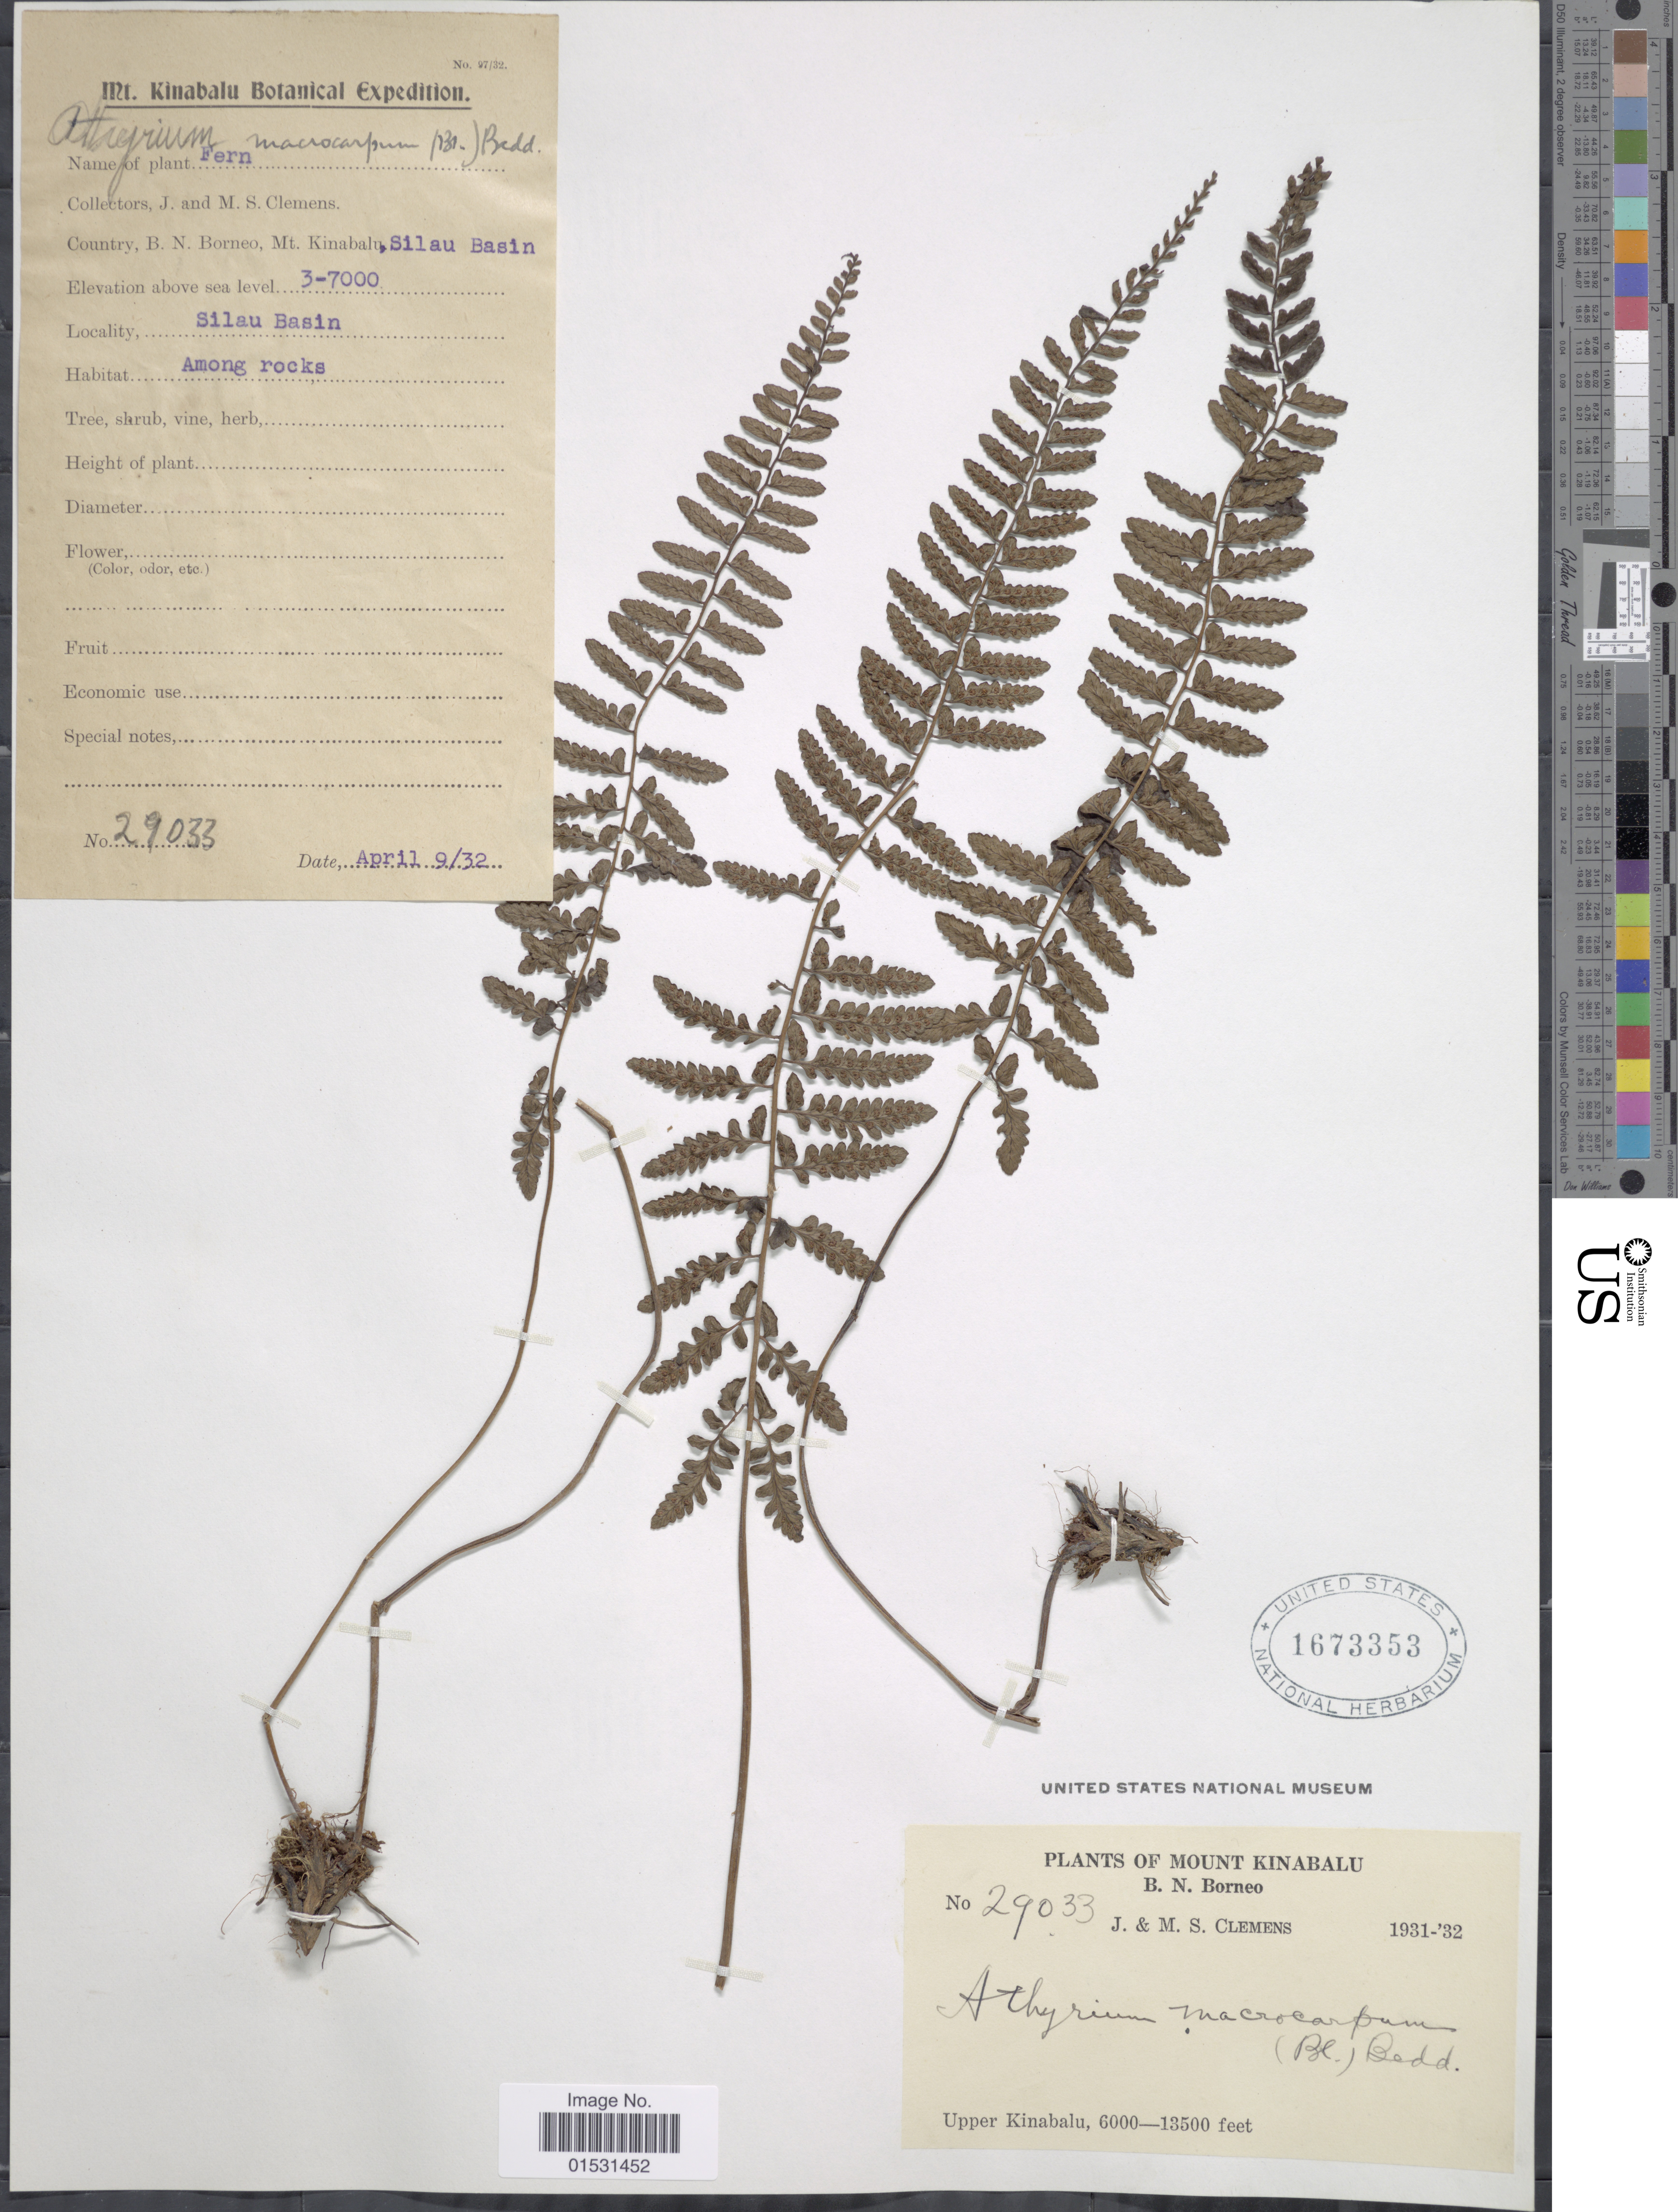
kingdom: Plantae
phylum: Tracheophyta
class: Polypodiopsida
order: Polypodiales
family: Athyriaceae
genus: Athyrium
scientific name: Athyrium macrocarpon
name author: Bedd.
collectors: J. Clemens & M. S. Clemens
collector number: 29033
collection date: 1932-04-09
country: Malaysia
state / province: Sabah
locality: B.N. Borneo, Mt. Kinabalu, Silau Basin. Upper Kinabalu.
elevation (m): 914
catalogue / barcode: US 1673353